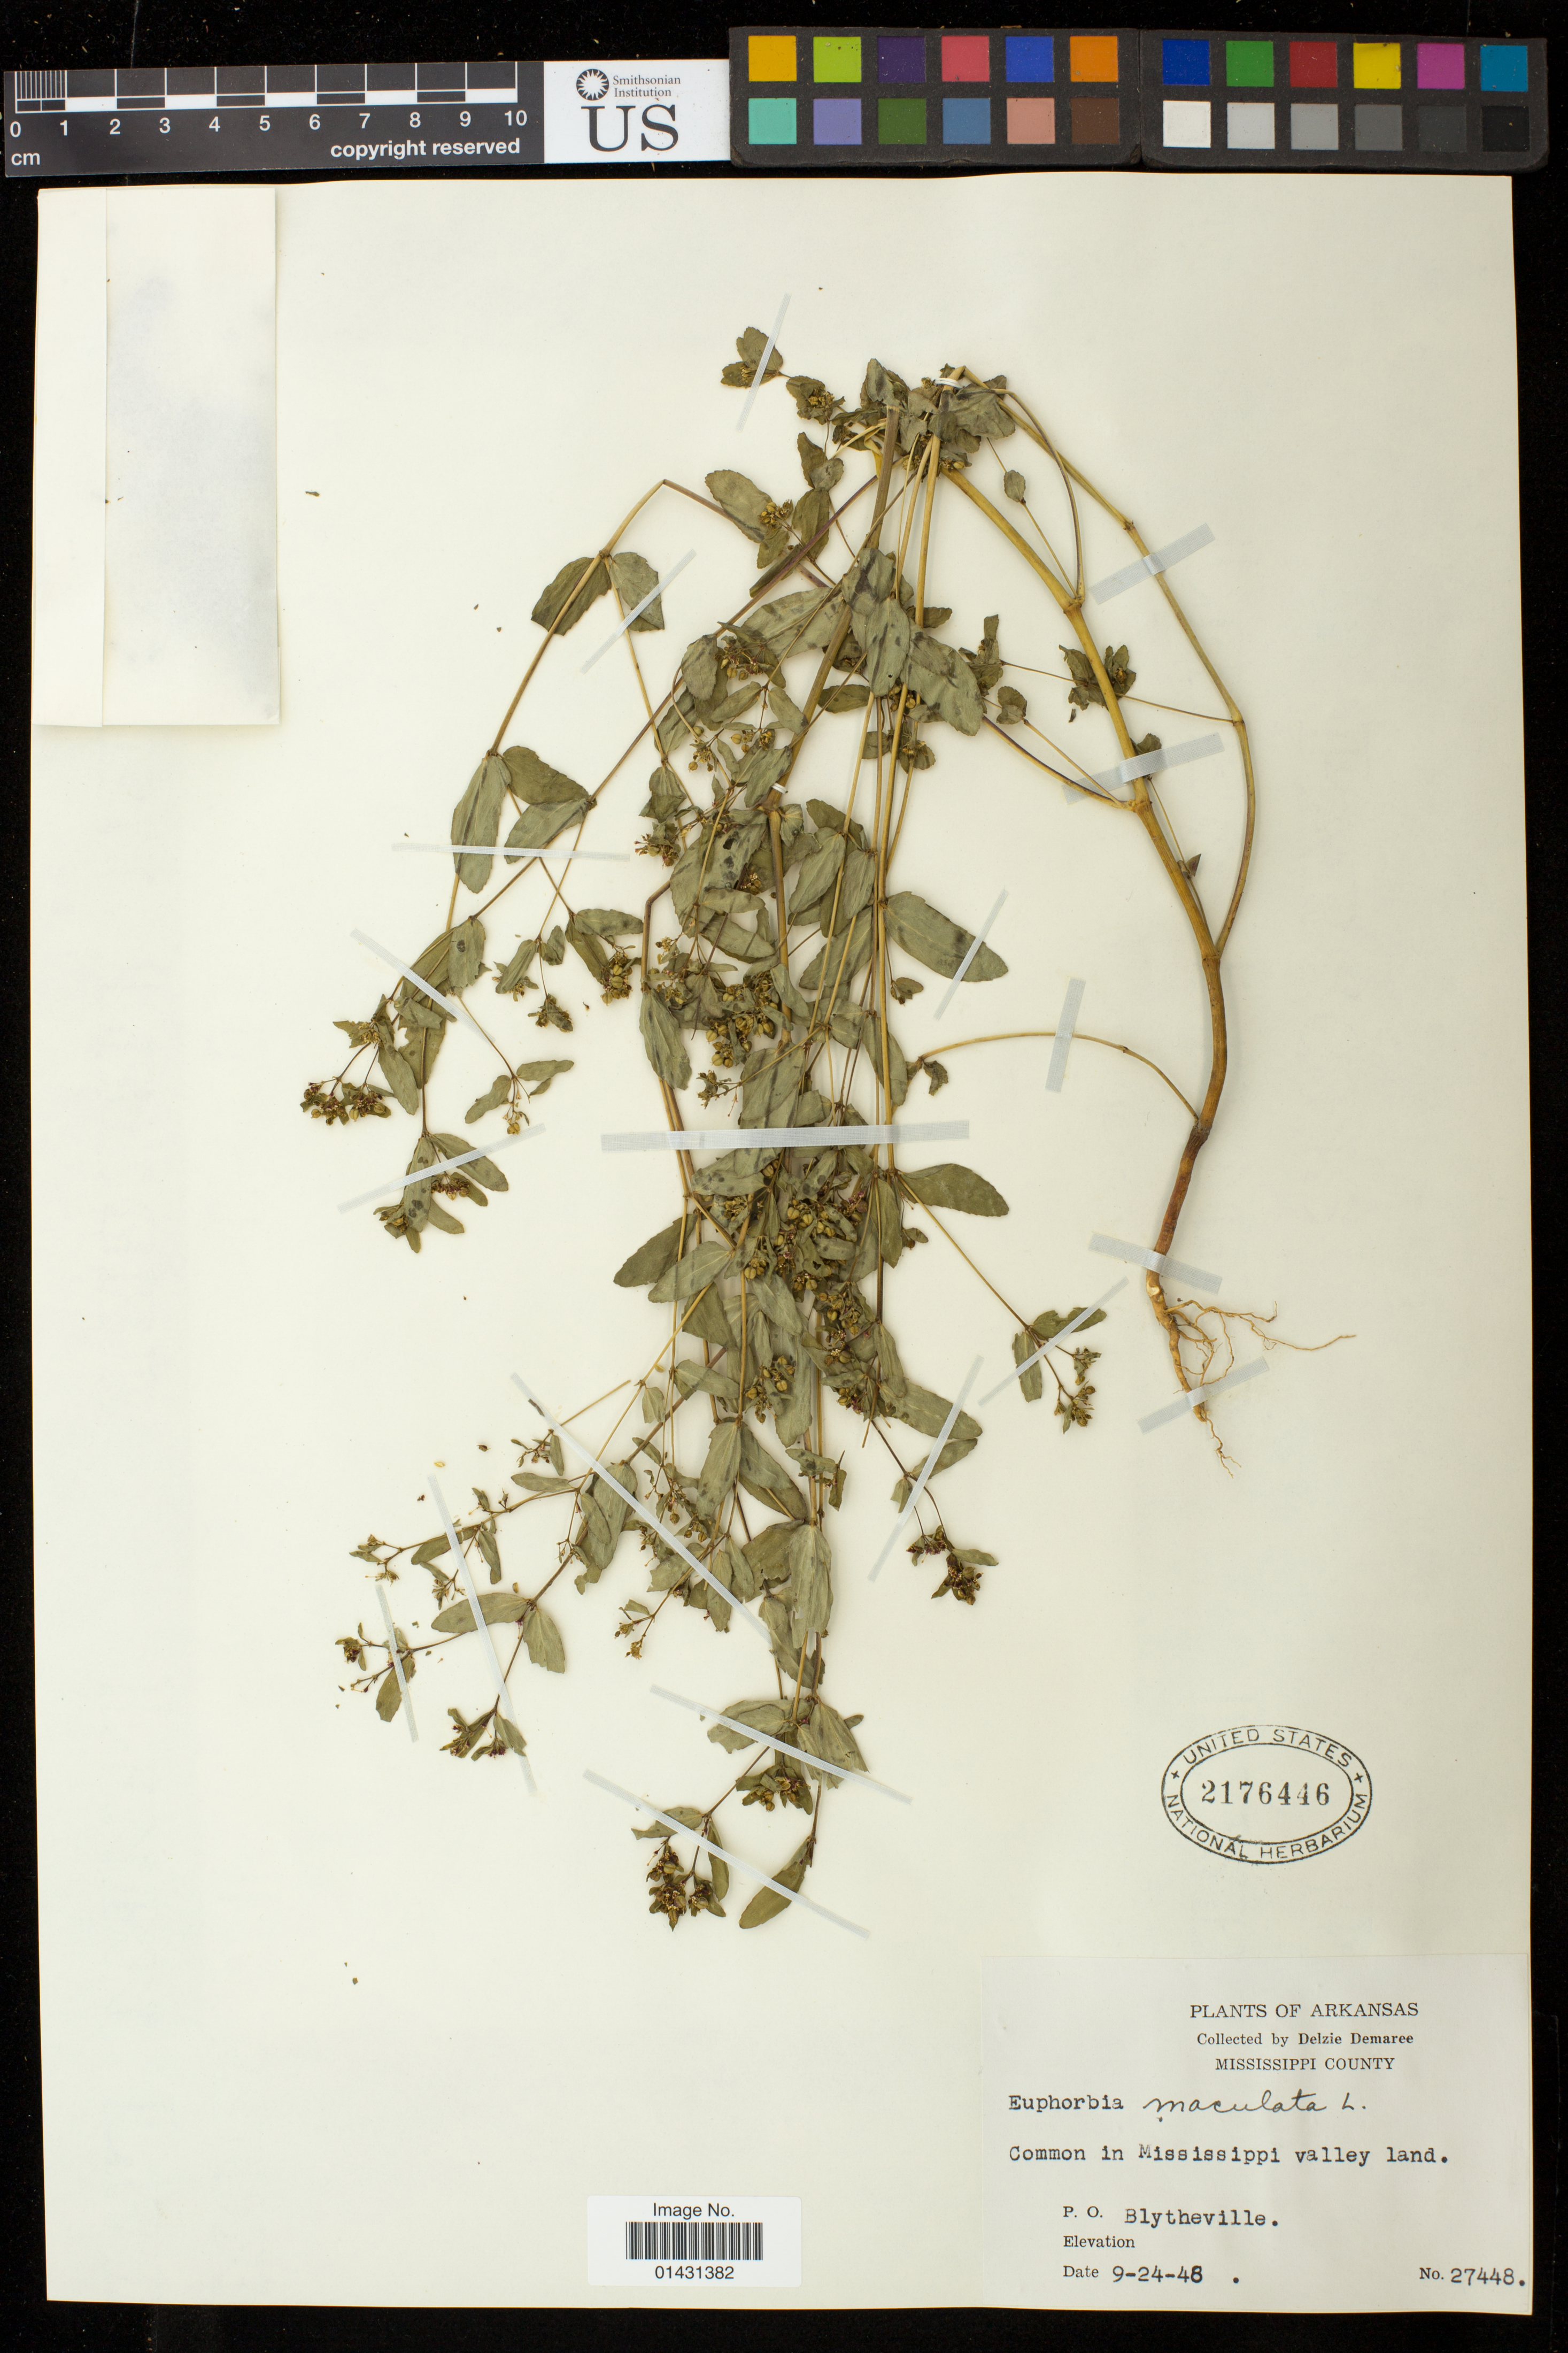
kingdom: Plantae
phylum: Tracheophyta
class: Magnoliopsida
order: Malpighiales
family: Euphorbiaceae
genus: Euphorbia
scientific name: Euphorbia maculata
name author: L.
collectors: D. Demaree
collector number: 27448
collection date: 1948-09-24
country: United States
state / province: Arkansas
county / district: Mississippi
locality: P.O. Blytheville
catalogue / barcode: US 2176446